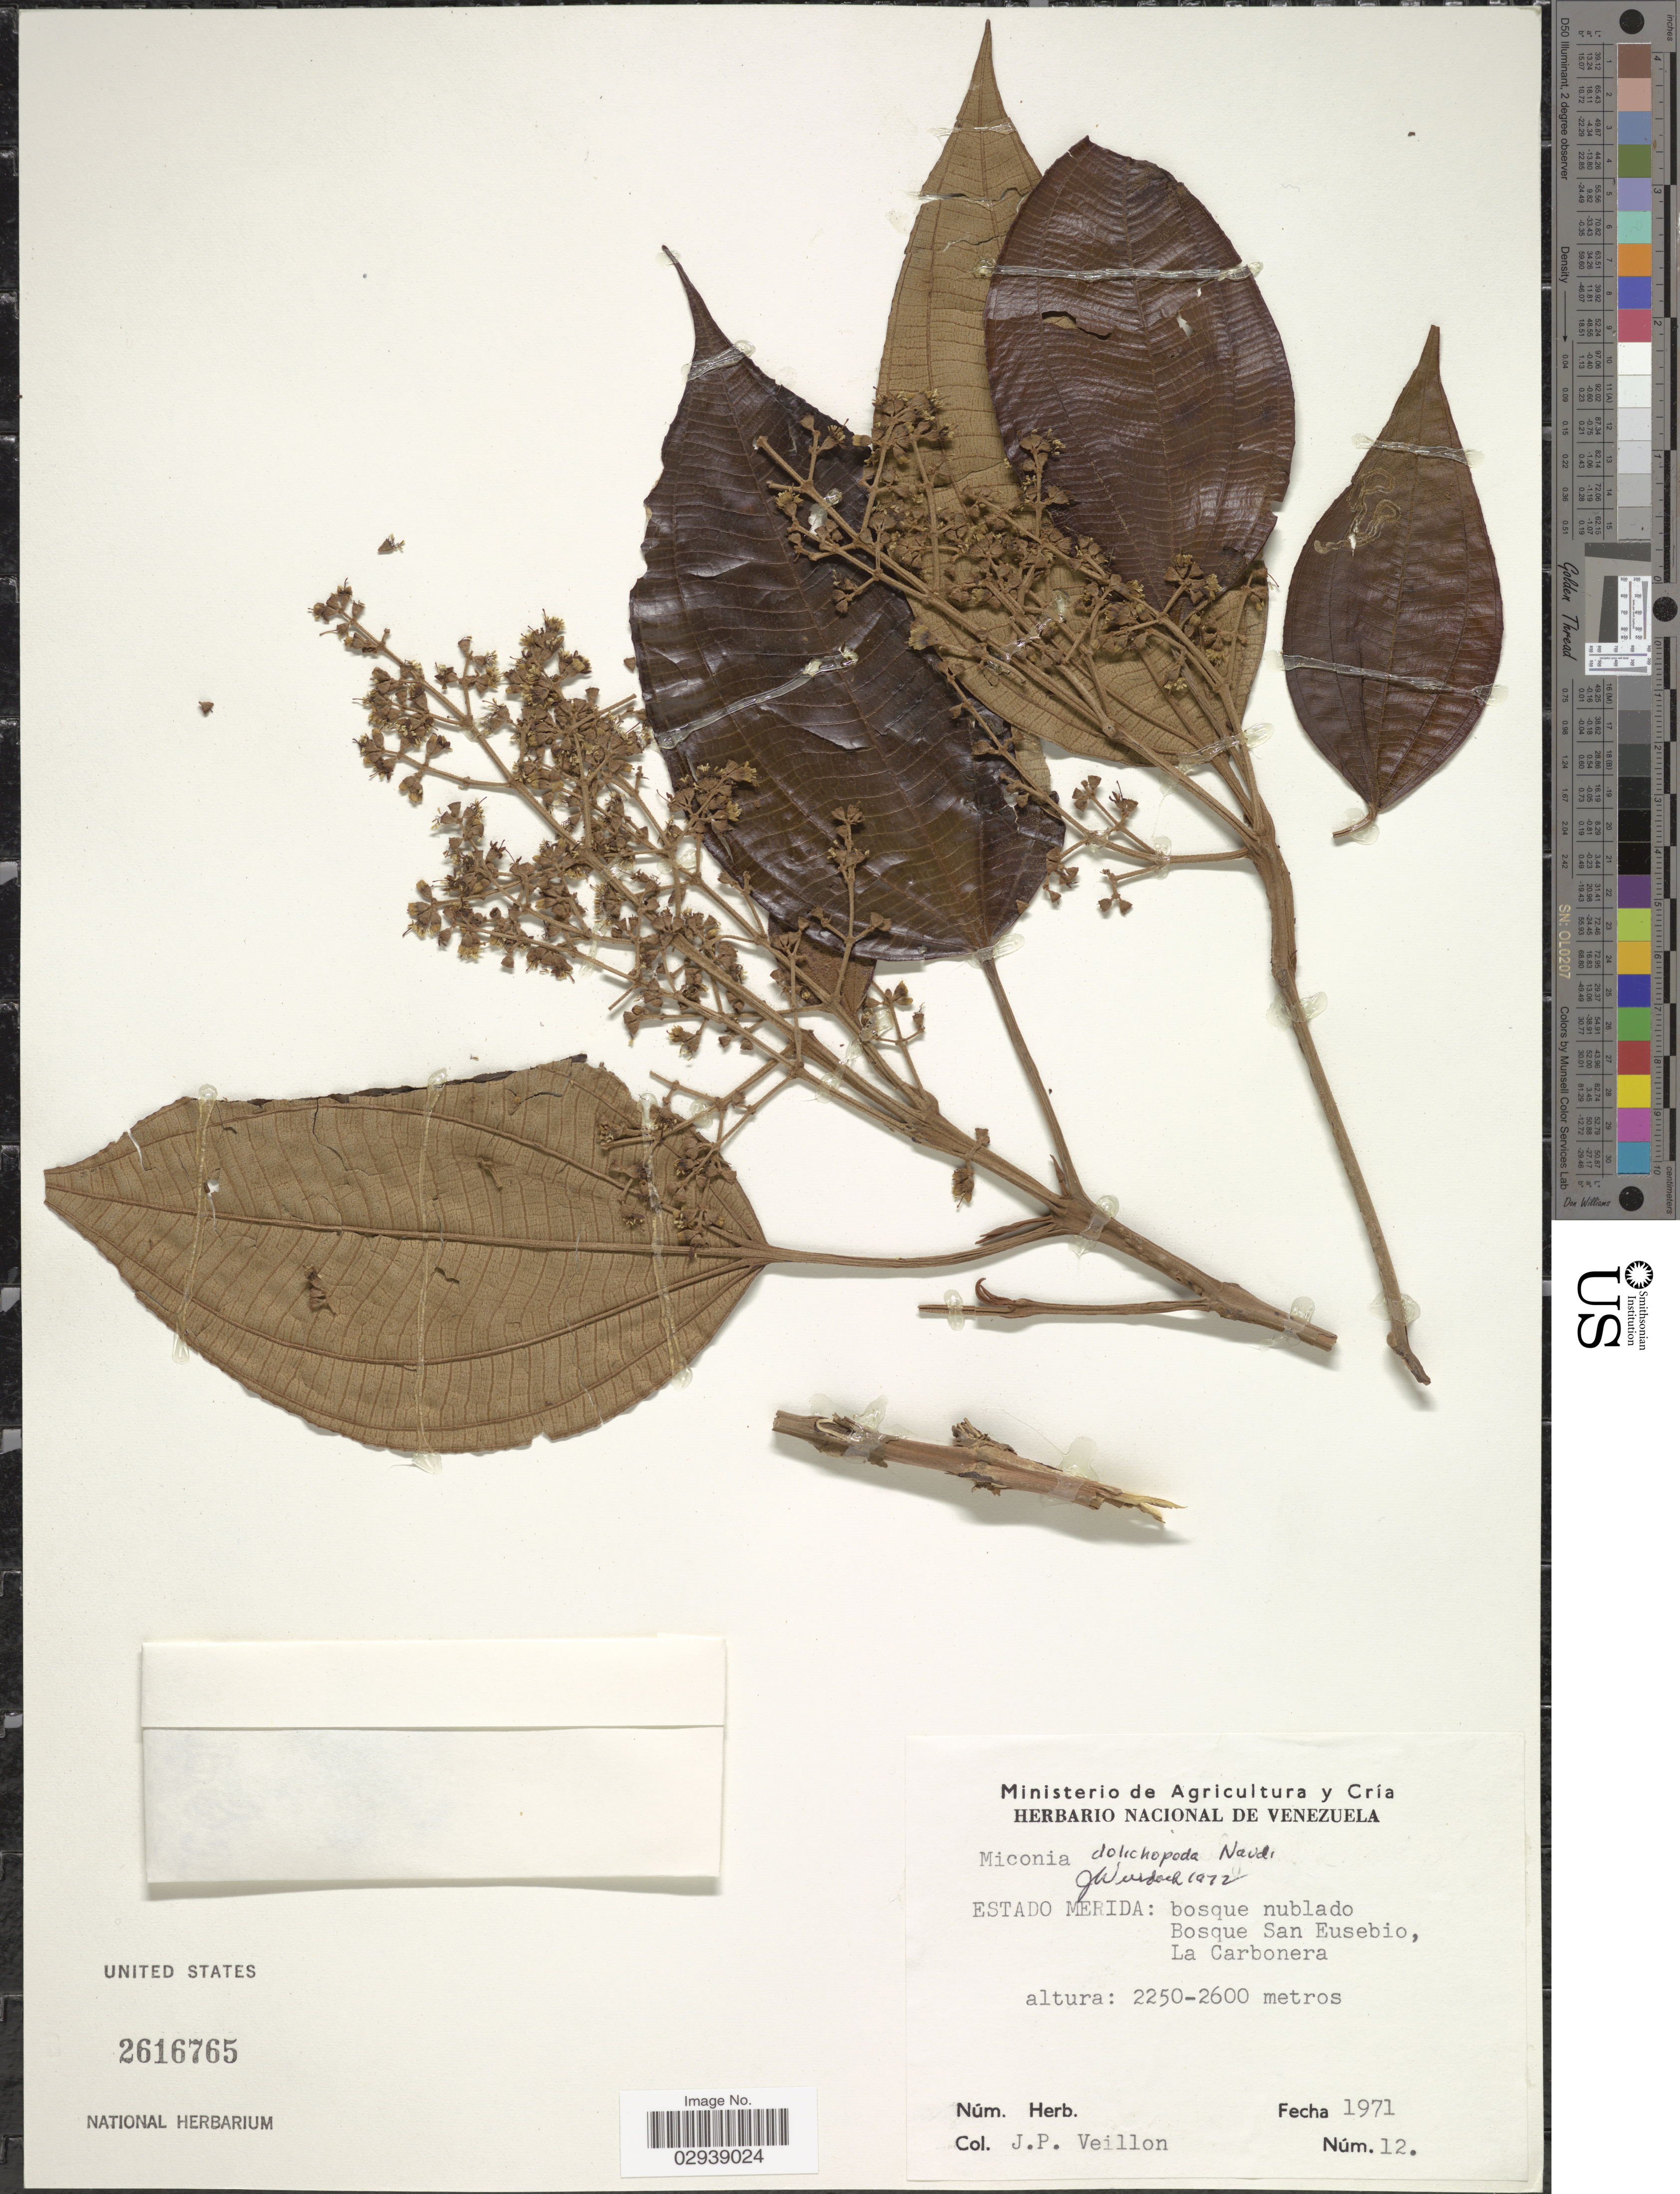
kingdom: Plantae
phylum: Tracheophyta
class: Magnoliopsida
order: Myrtales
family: Melastomataceae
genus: Miconia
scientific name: Miconia dolichopoda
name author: Naudin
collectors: J. Veillon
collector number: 12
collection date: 1971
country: Venezuela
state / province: Mérida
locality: Bosque nublado. Bosque San Eusebio, La Carbonera.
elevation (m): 2250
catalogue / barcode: US 2616765